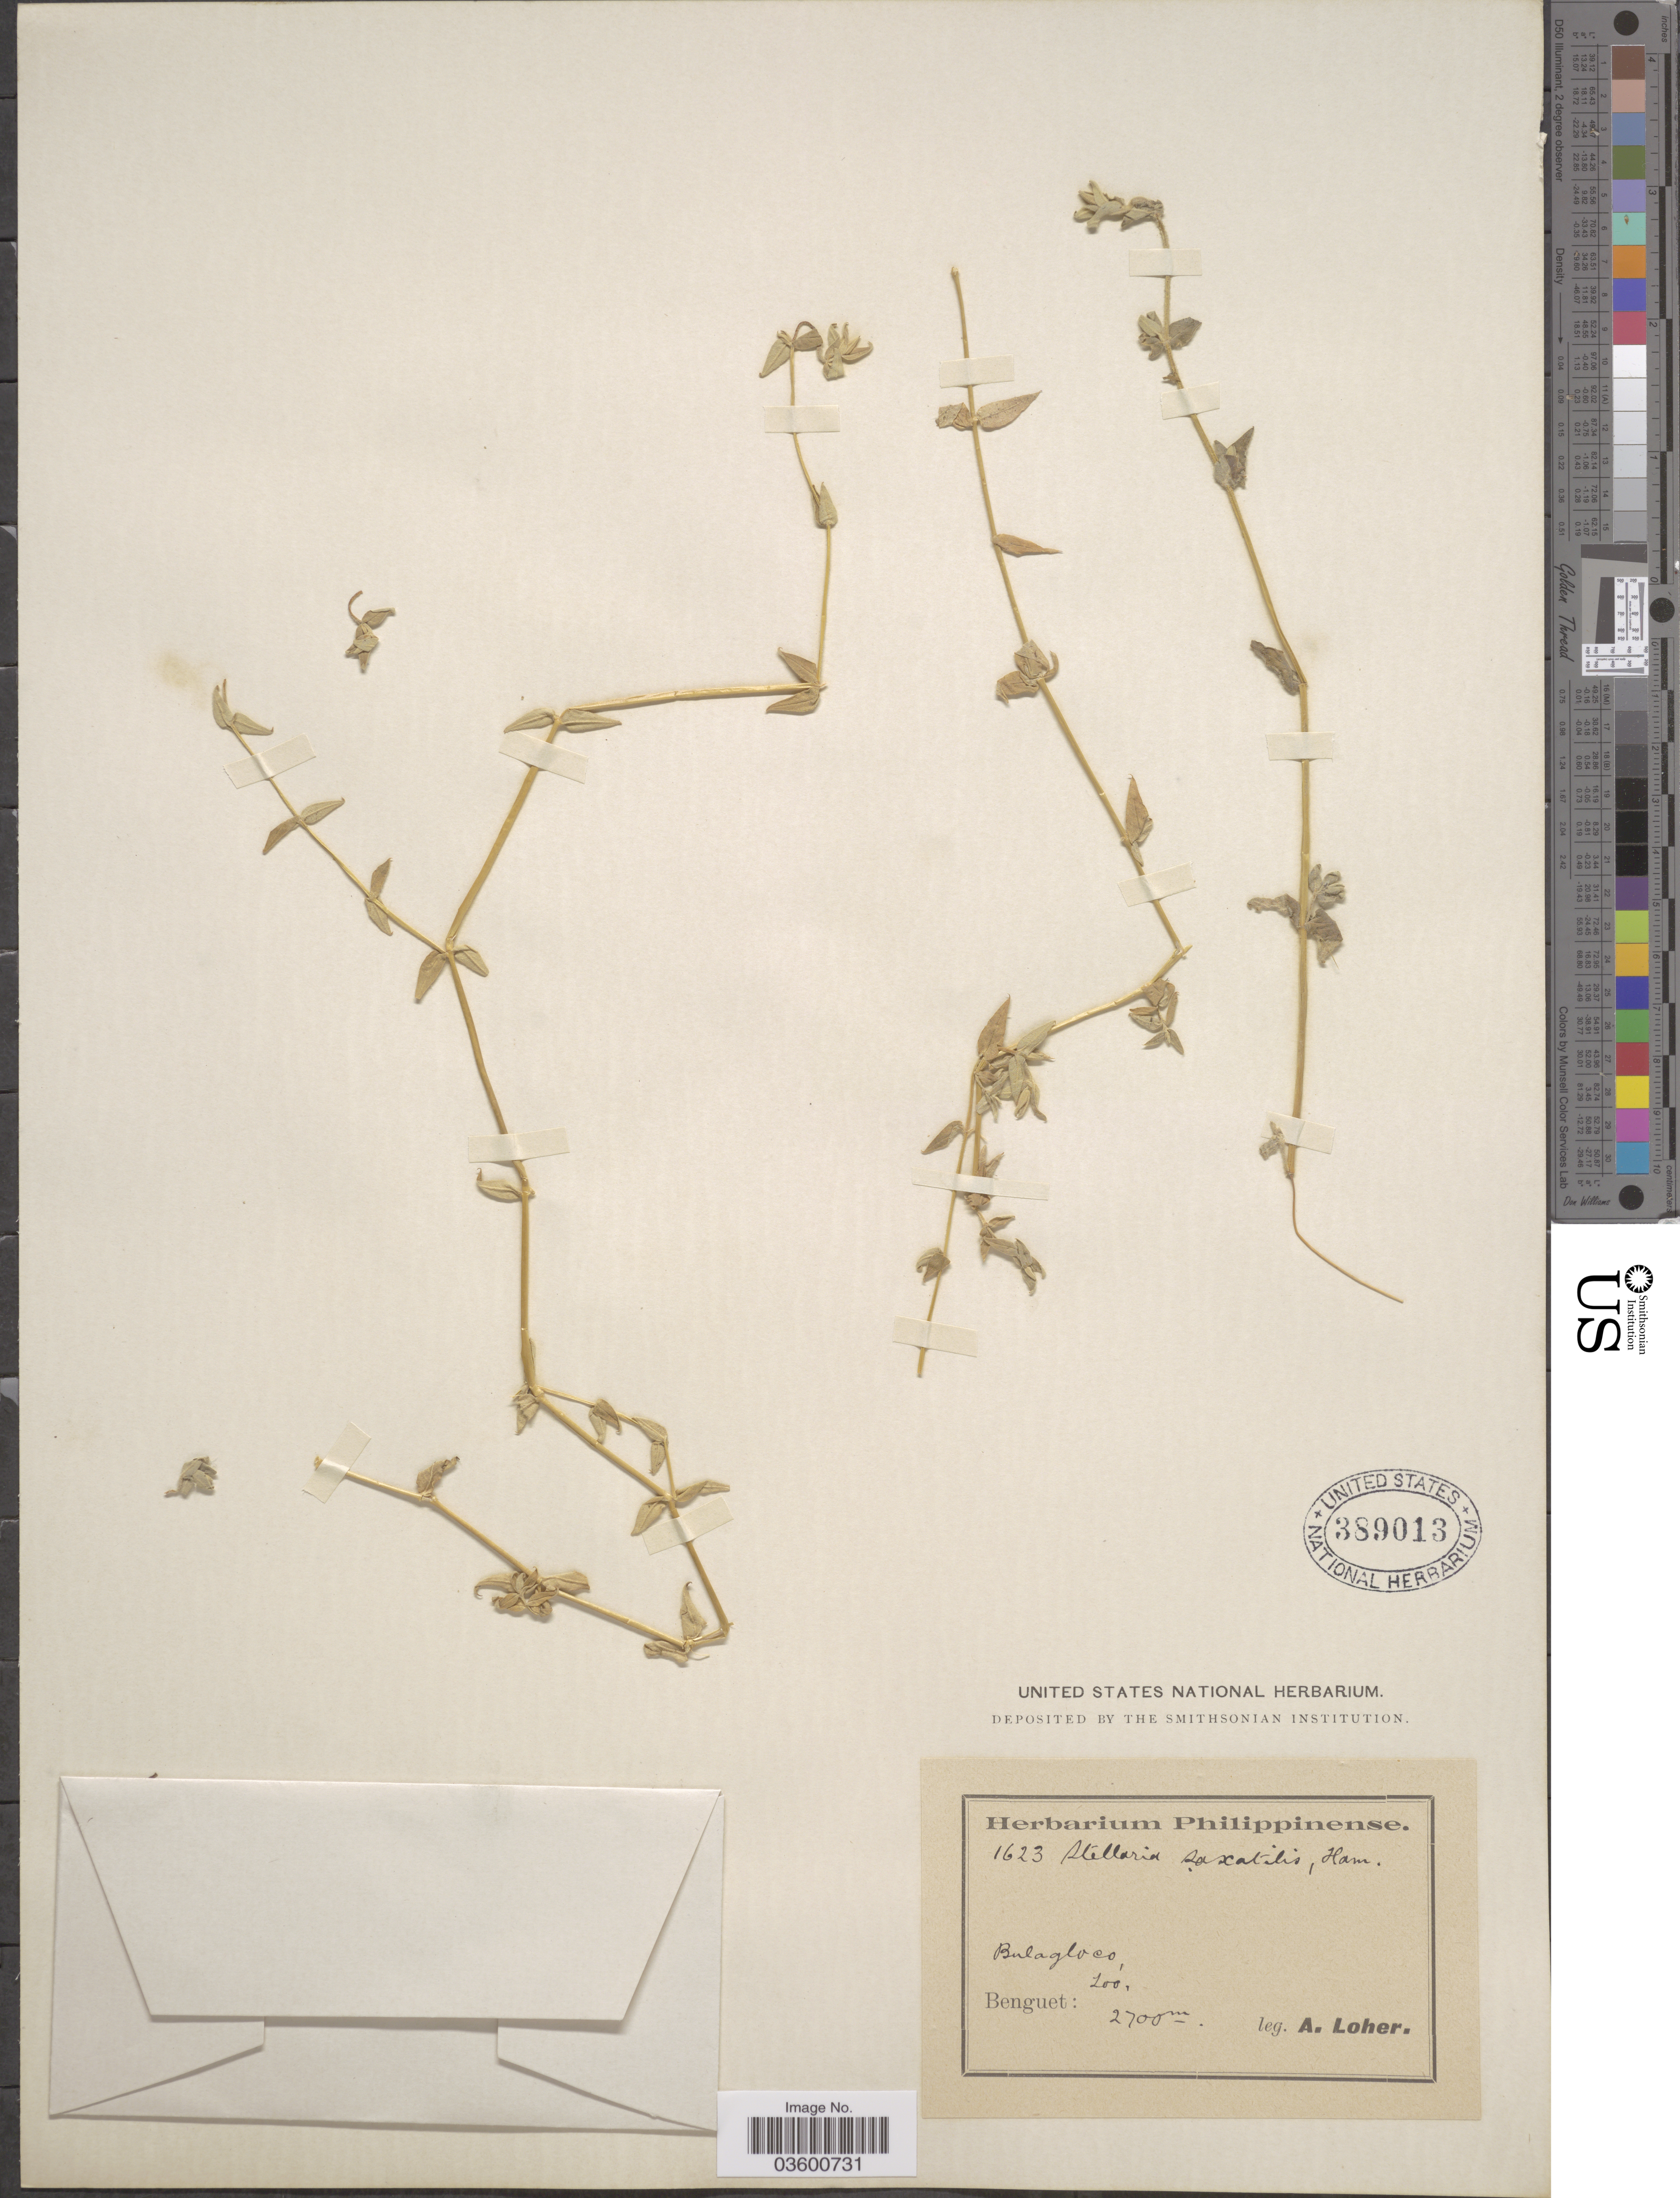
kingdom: Plantae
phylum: Tracheophyta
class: Magnoliopsida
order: Caryophyllales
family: Caryophyllaceae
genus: Alsine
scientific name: Alsine laxa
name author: Jord.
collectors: A. Loher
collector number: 1623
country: Philippines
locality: Bulagloco, Benguet.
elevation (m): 100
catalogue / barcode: US 389013